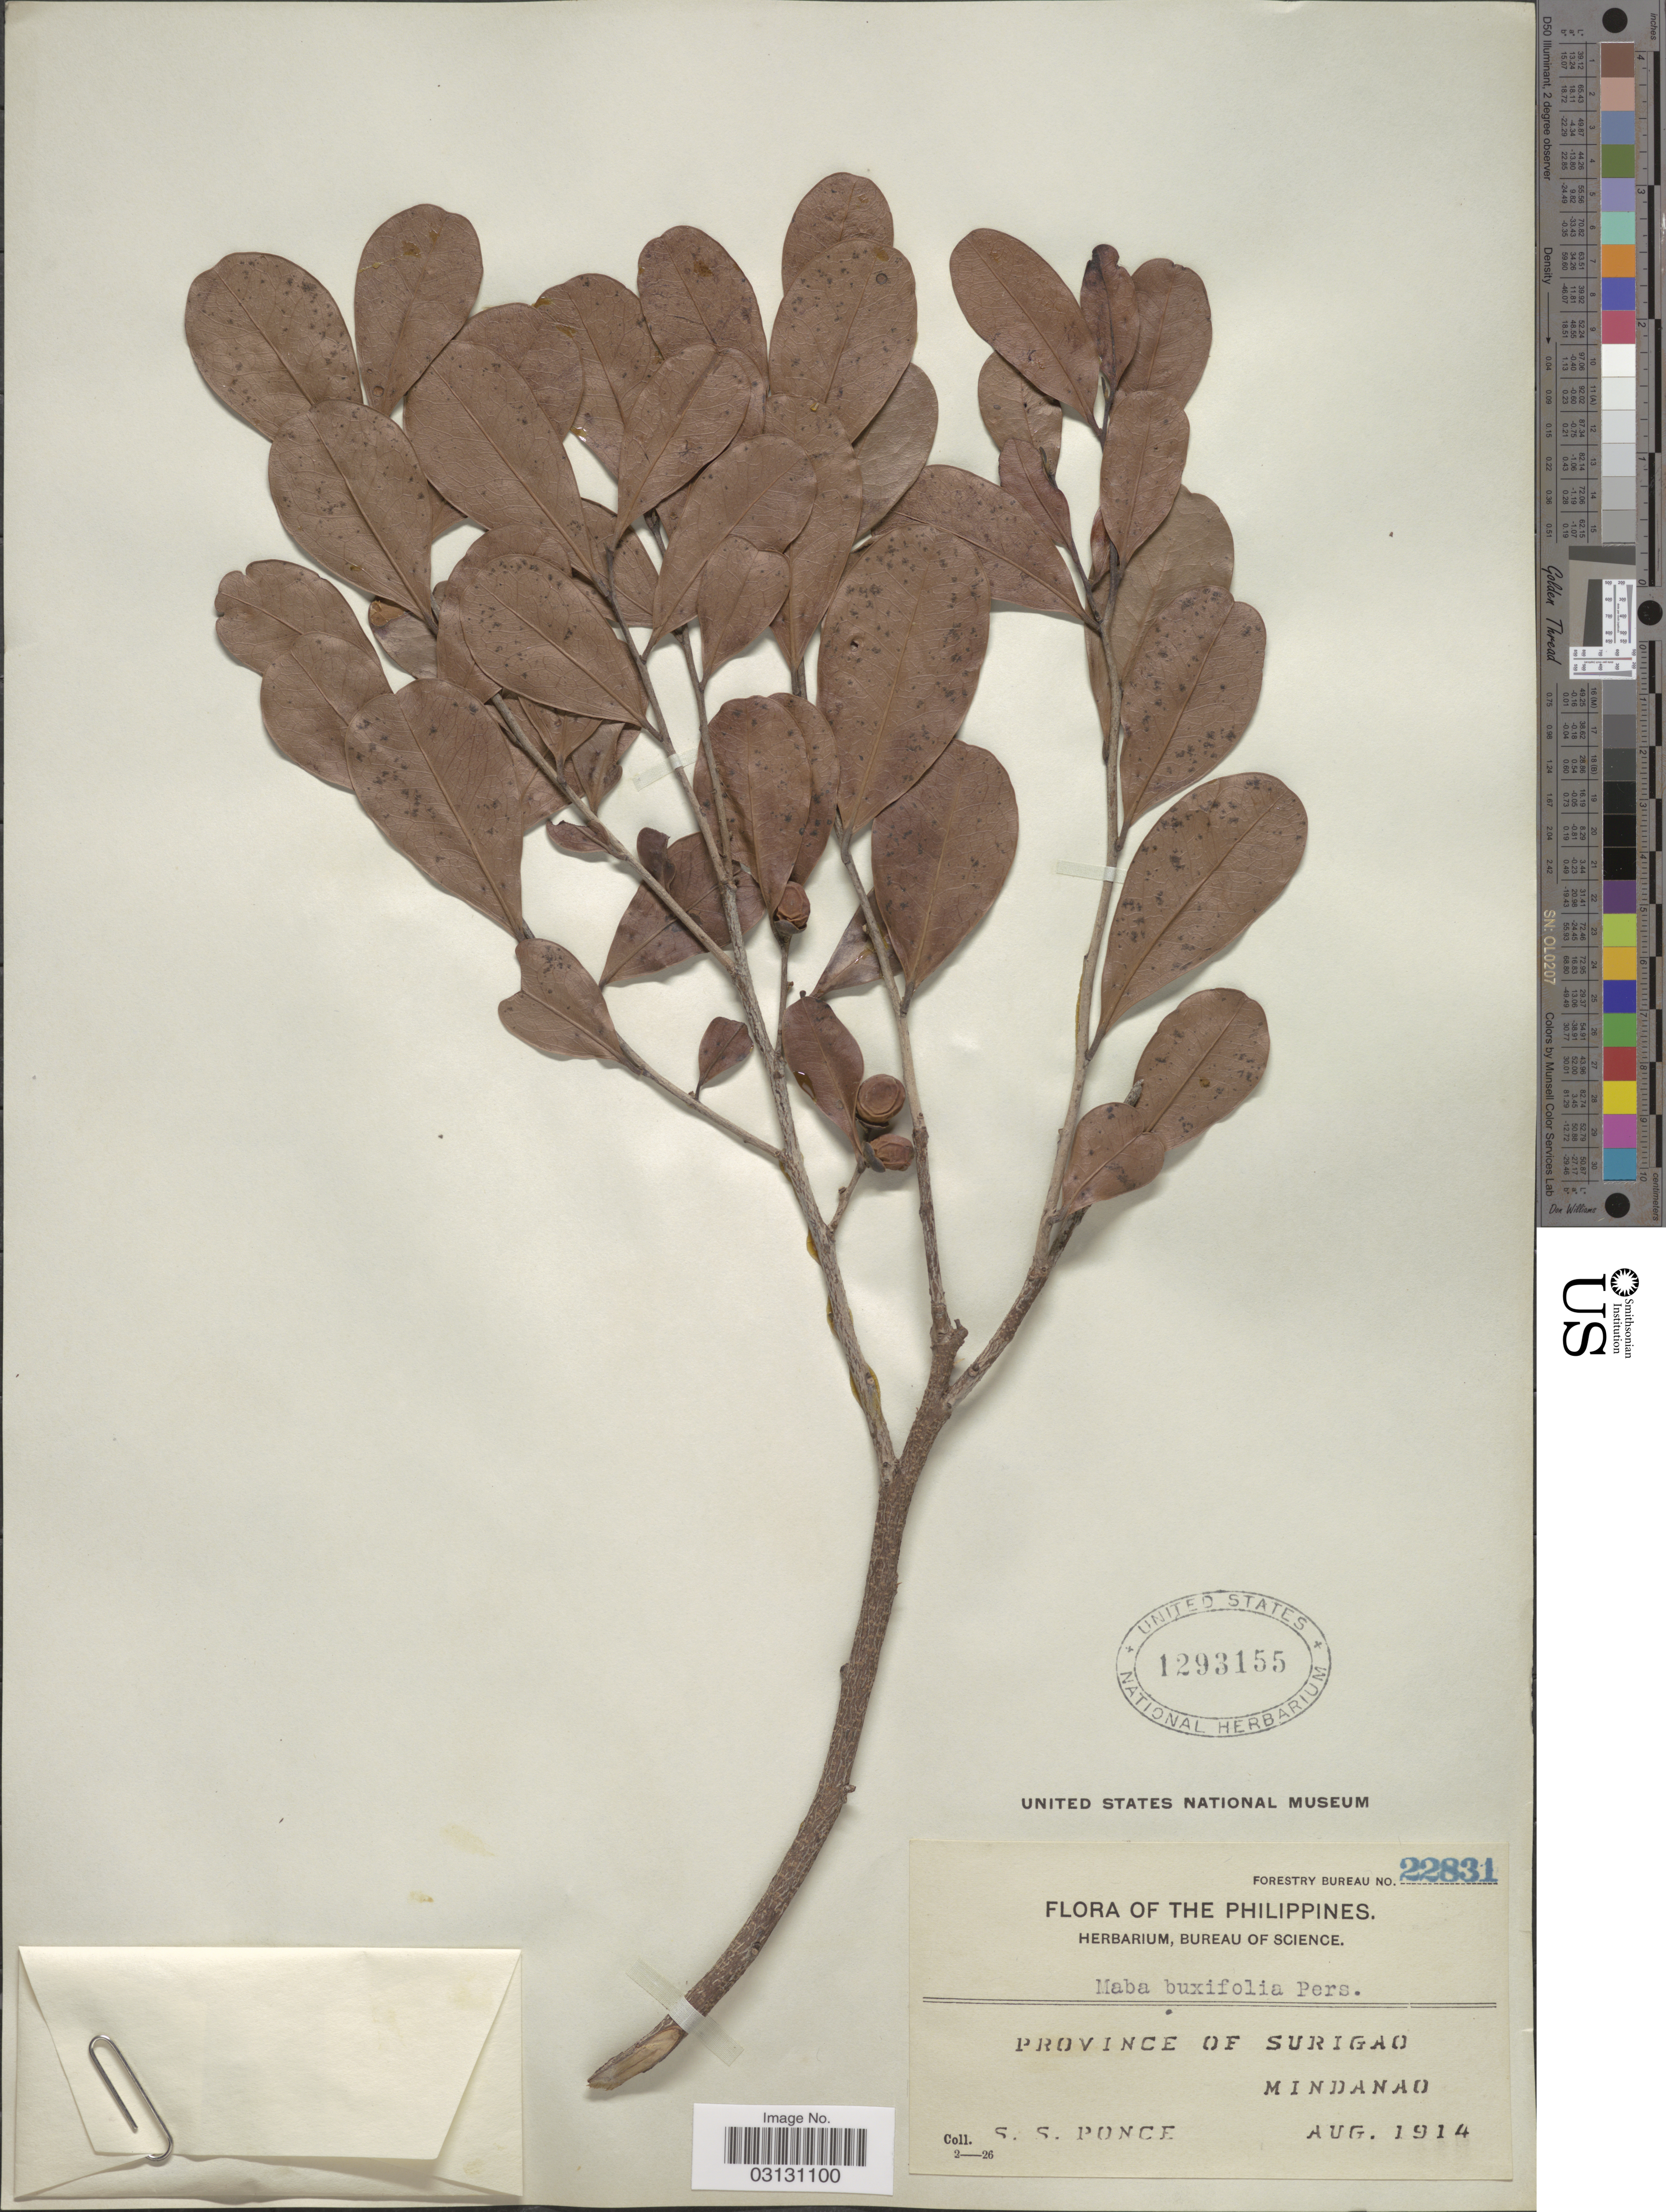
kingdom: Plantae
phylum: Tracheophyta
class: Magnoliopsida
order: Ericales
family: Ebenaceae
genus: Diospyros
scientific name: Diospyros ferrea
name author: (Willd.) Bakh.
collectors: S. Ponce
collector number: Forestry Bureau 22831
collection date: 1914-08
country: Philippines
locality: Province of Surigao. Mindanao.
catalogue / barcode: US 1293155